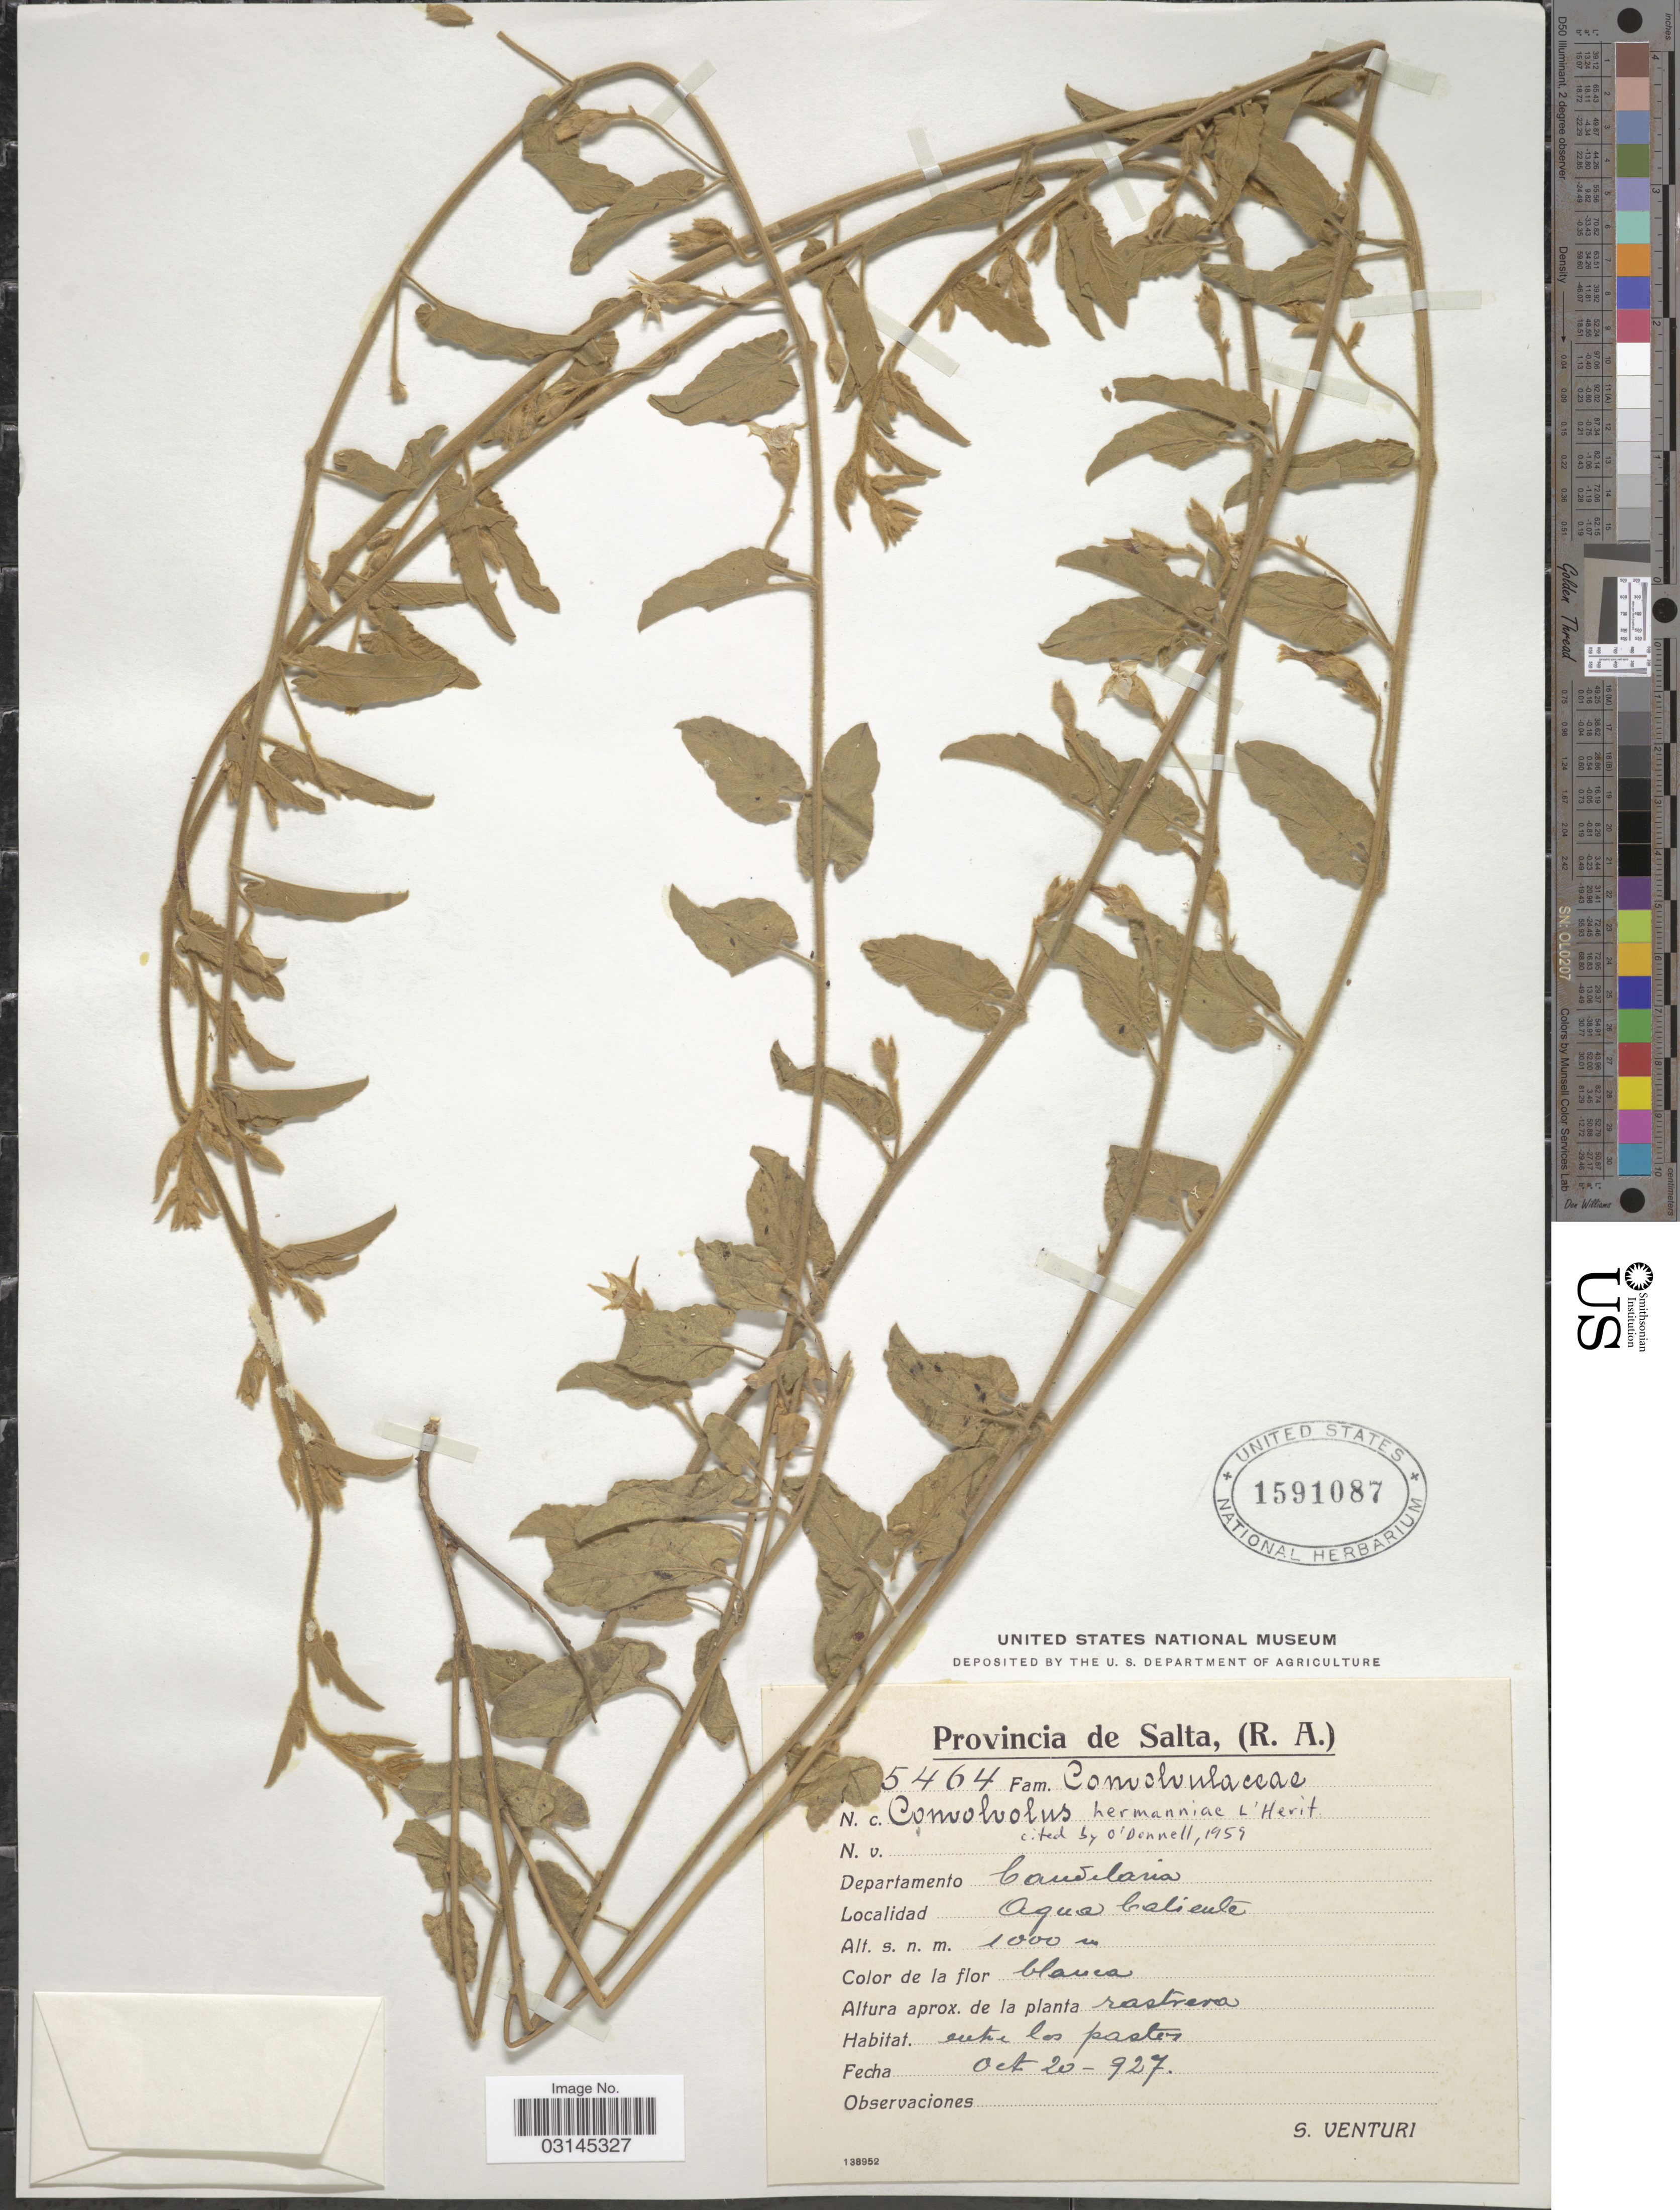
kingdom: Plantae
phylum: Tracheophyta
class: Magnoliopsida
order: Solanales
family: Convolvulaceae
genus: Convolvulus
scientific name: Convolvulus hermanniae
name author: L'Hér.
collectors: S. Venturi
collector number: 5464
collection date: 1927-10-20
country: Argentina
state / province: Salta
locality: Departamento Candelaria, Agua Caliente.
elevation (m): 1000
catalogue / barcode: US 1591087